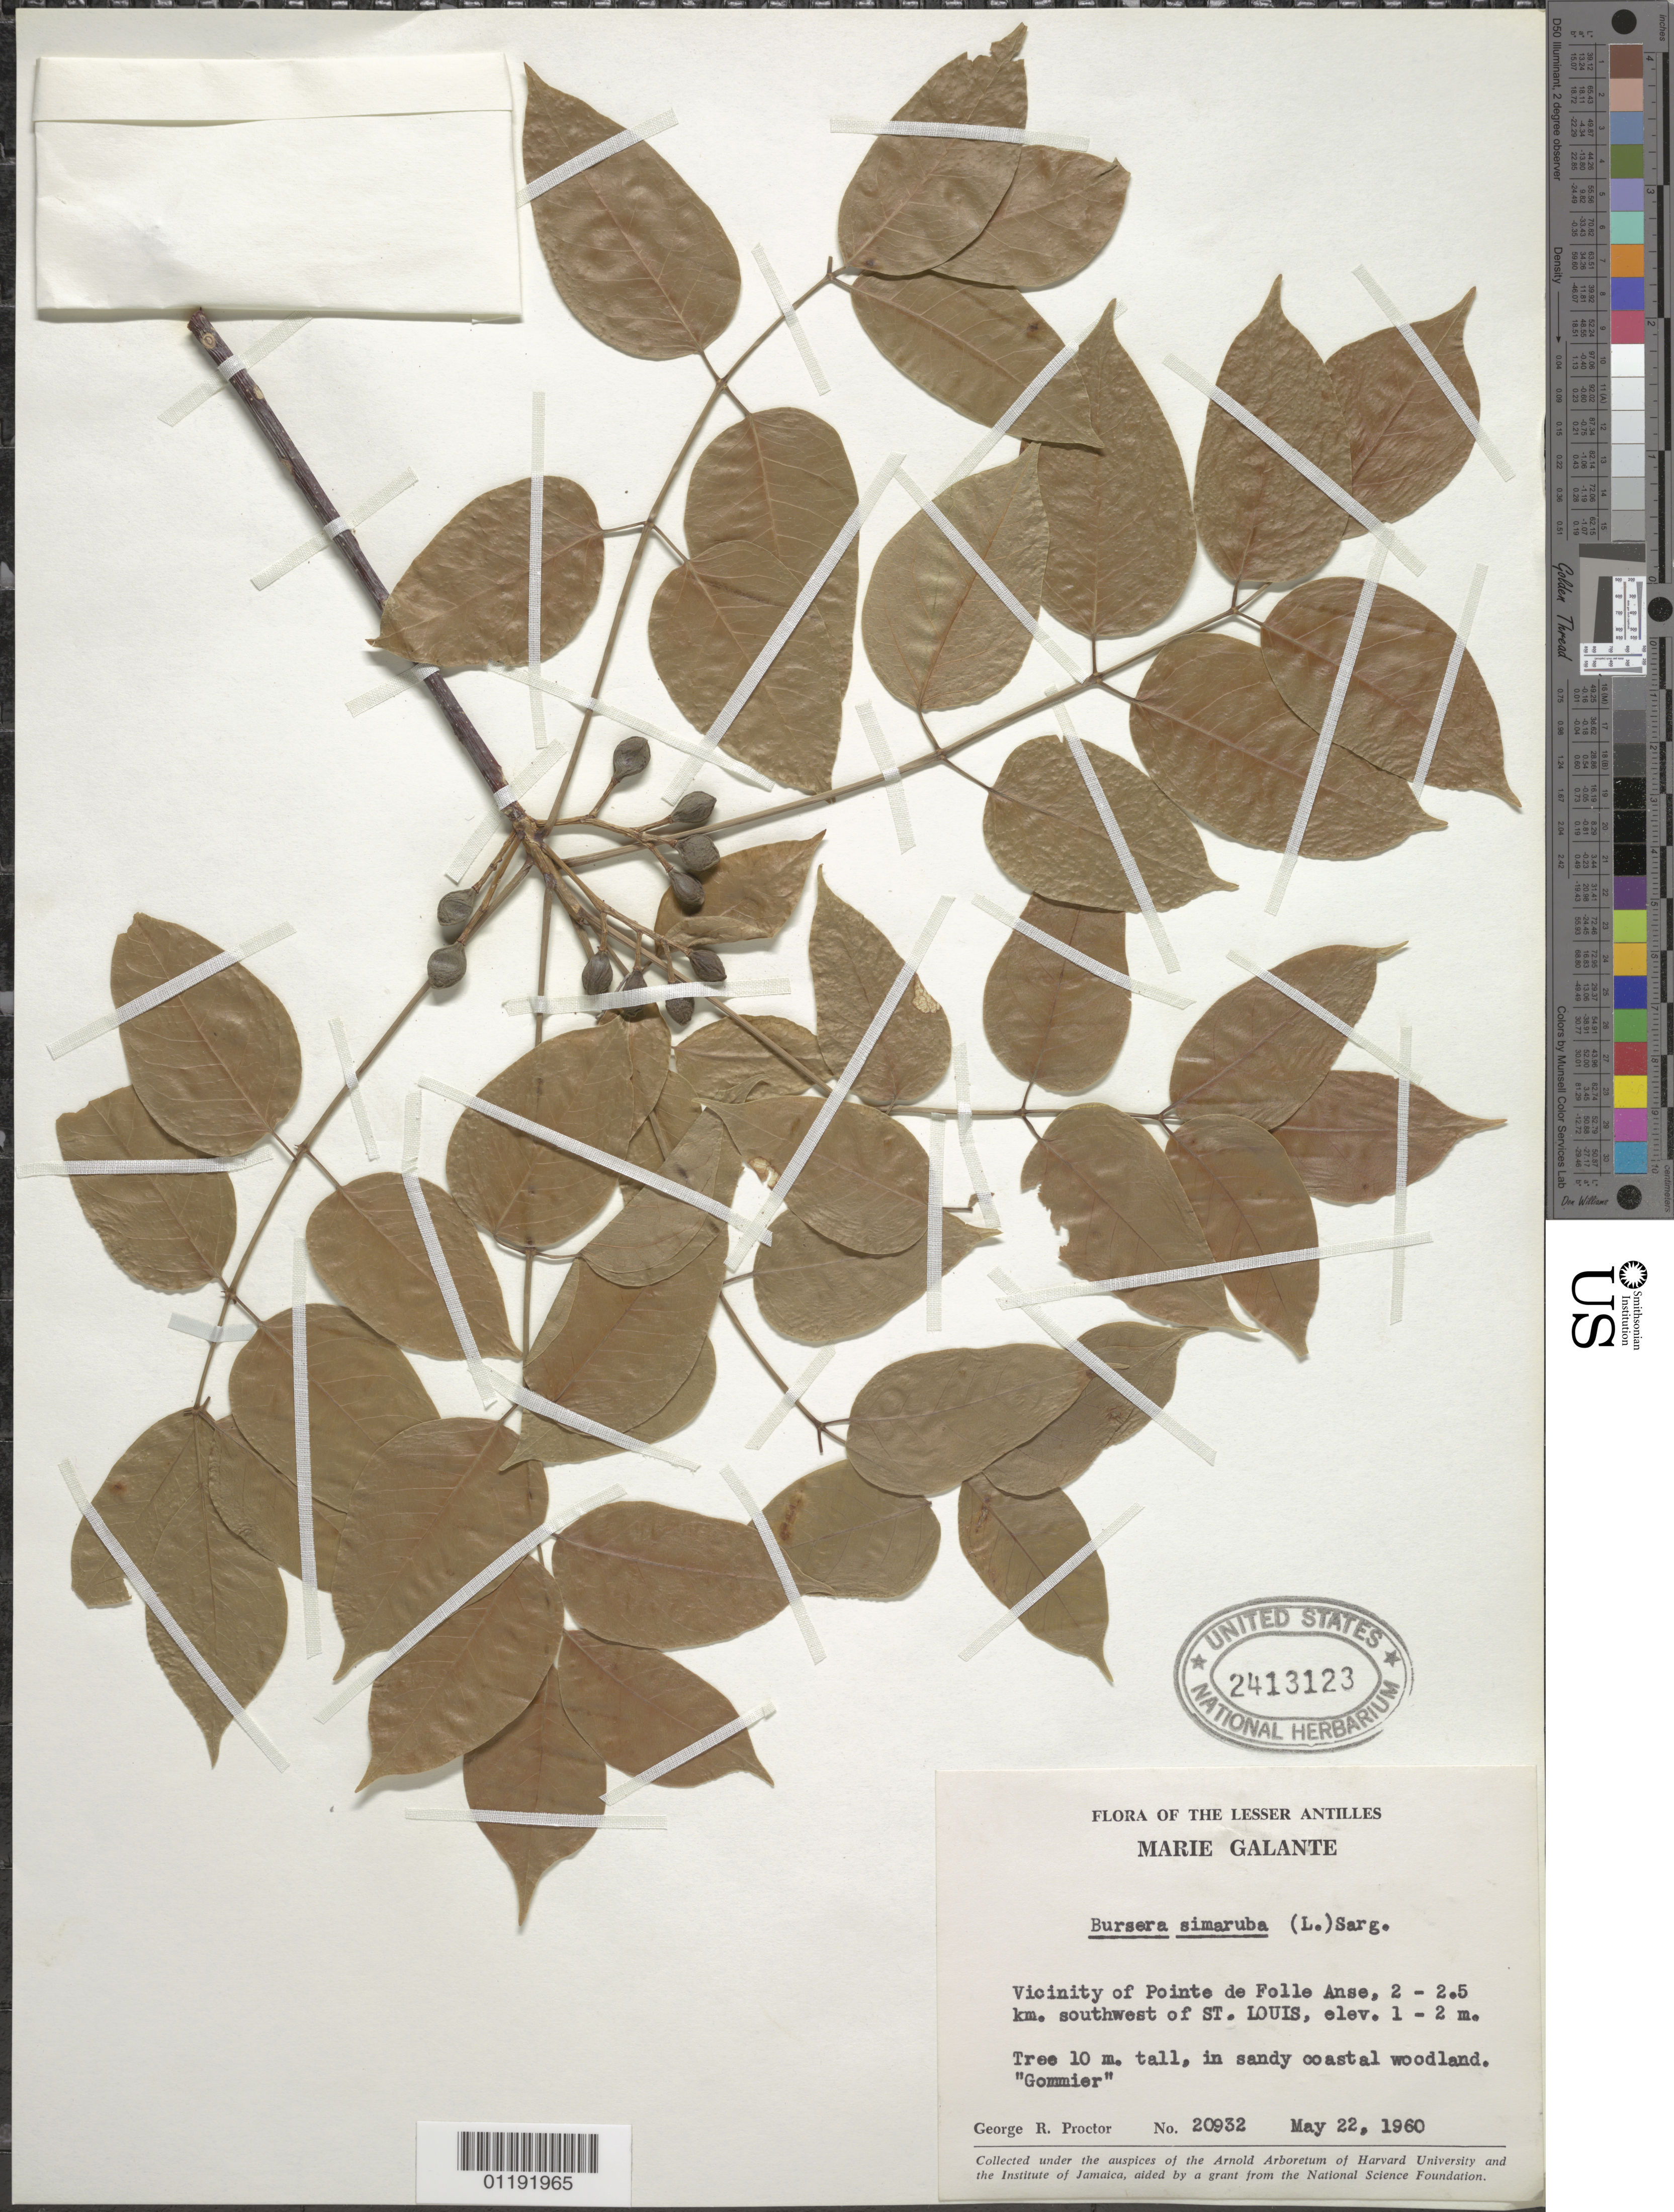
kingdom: Plantae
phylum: Tracheophyta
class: Magnoliopsida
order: Sapindales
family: Burseraceae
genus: Bursera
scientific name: Bursera simaruba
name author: (L.) Sarg.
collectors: G. R. Proctor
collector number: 20932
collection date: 1960-05-22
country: Guadeloupe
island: Marie Galante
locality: Vicinity of Pointe de Folle Anse, 2-2.5 km. SW of St. Louis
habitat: Sandy coastal woodland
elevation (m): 1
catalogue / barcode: US 2413123